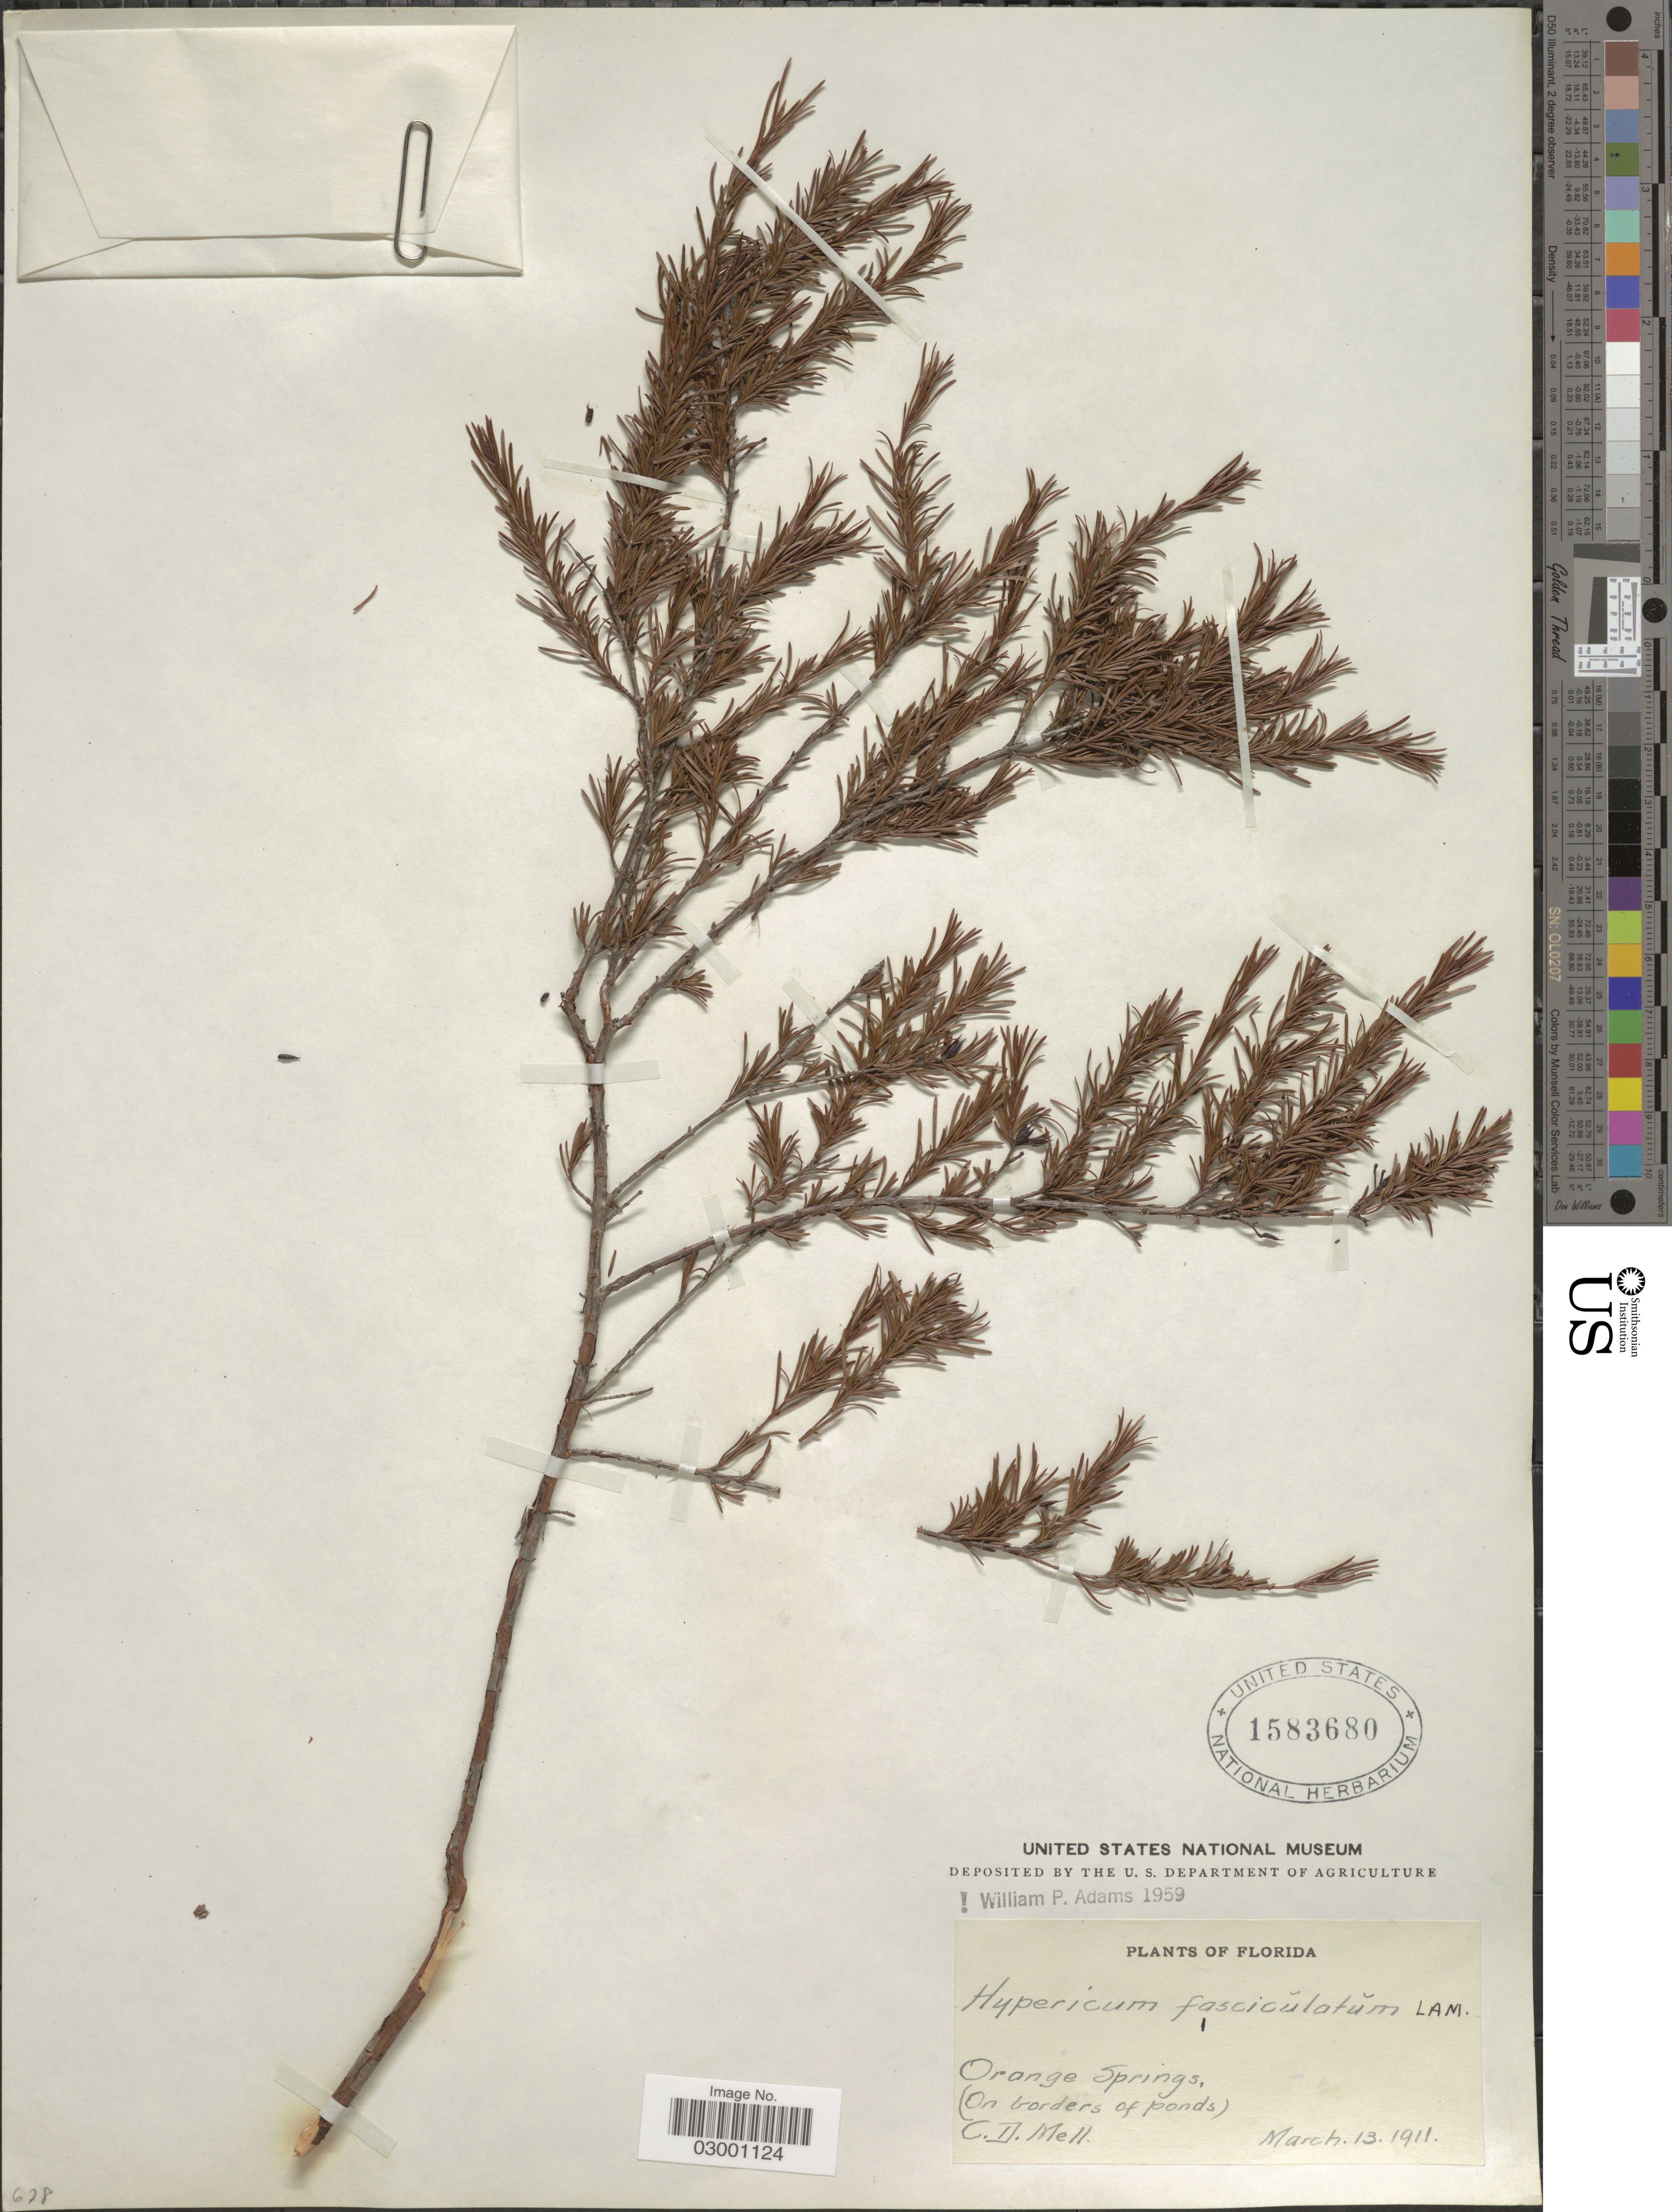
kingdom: Plantae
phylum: Tracheophyta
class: Magnoliopsida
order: Malpighiales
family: Hypericaceae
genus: Hypericum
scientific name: Hypericum fasciculatum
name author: Lam.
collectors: C. D. Mell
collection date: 1911-03-13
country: United States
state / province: Florida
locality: Orange Springs, (On borders of ponds).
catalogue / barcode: US 1583680